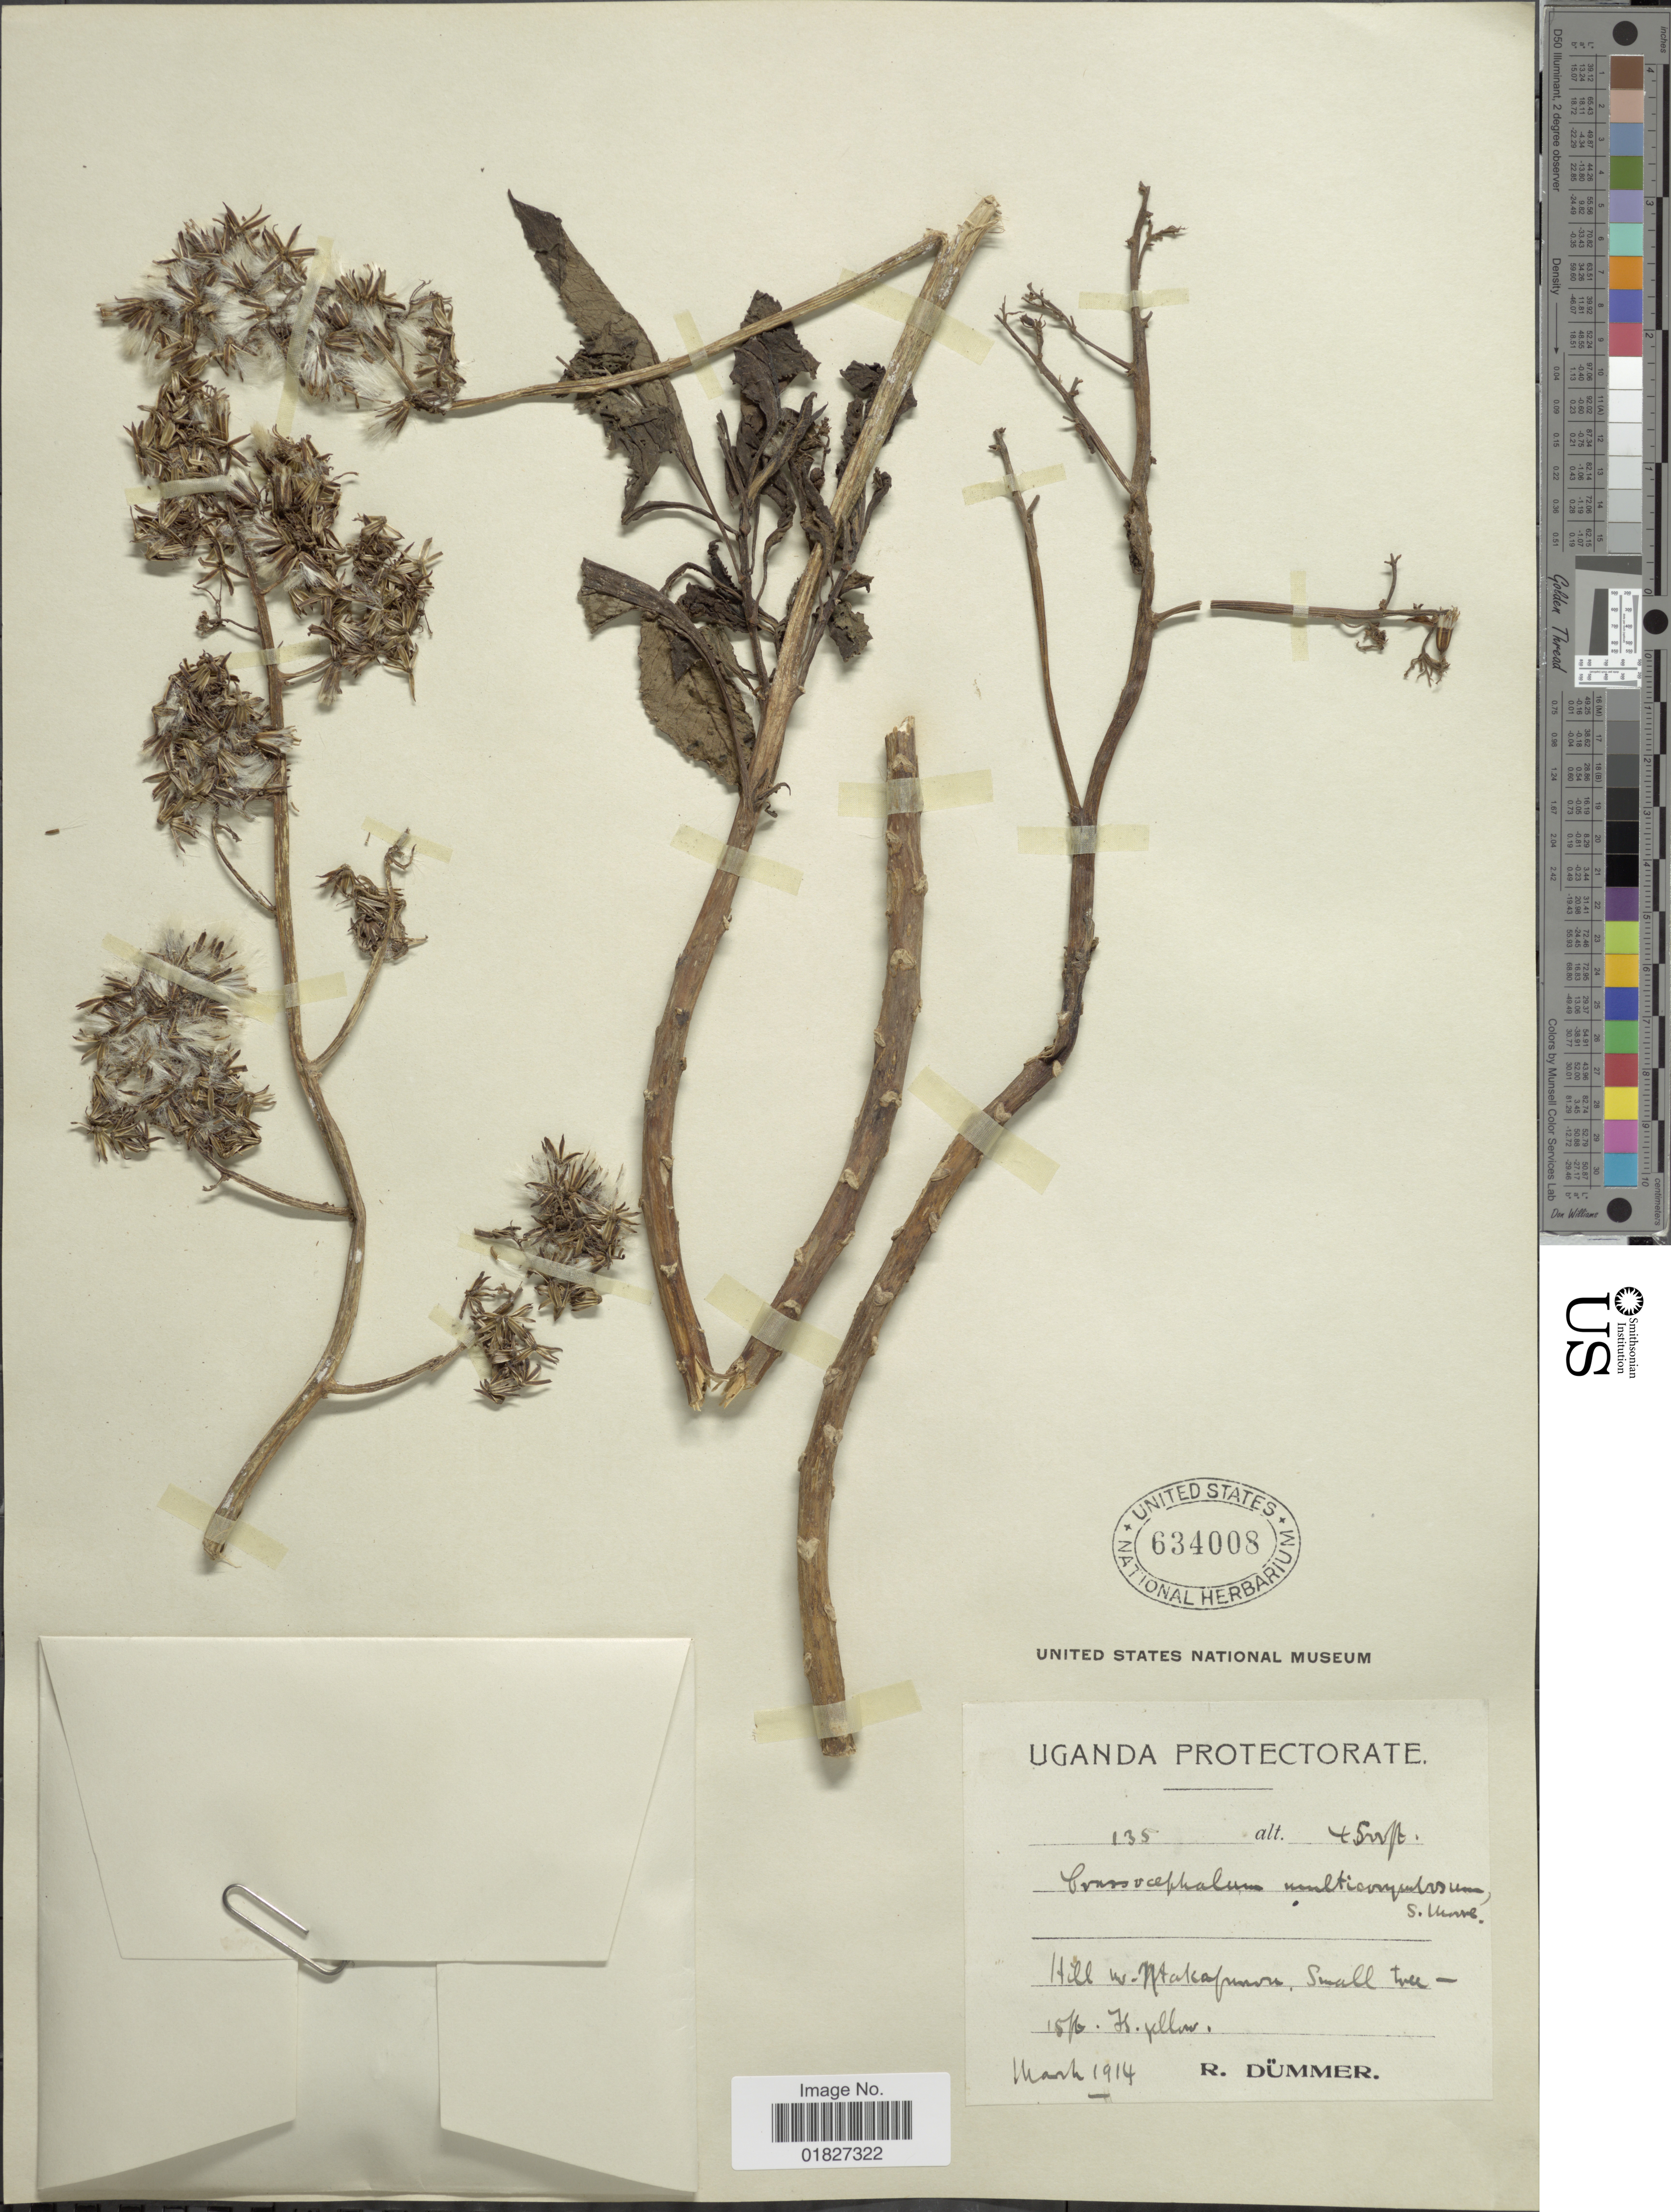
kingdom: Plantae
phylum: Tracheophyta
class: Magnoliopsida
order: Asterales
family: Asteraceae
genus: Gynura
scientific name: Gynura multicorymbosa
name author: (Klatt) Humb. & Stand.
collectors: R. A. Dümmer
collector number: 135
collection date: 1914-03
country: Uganda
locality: Uganda Protectorate, hill W. Ntakafunvu.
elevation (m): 1372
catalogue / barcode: US 634008